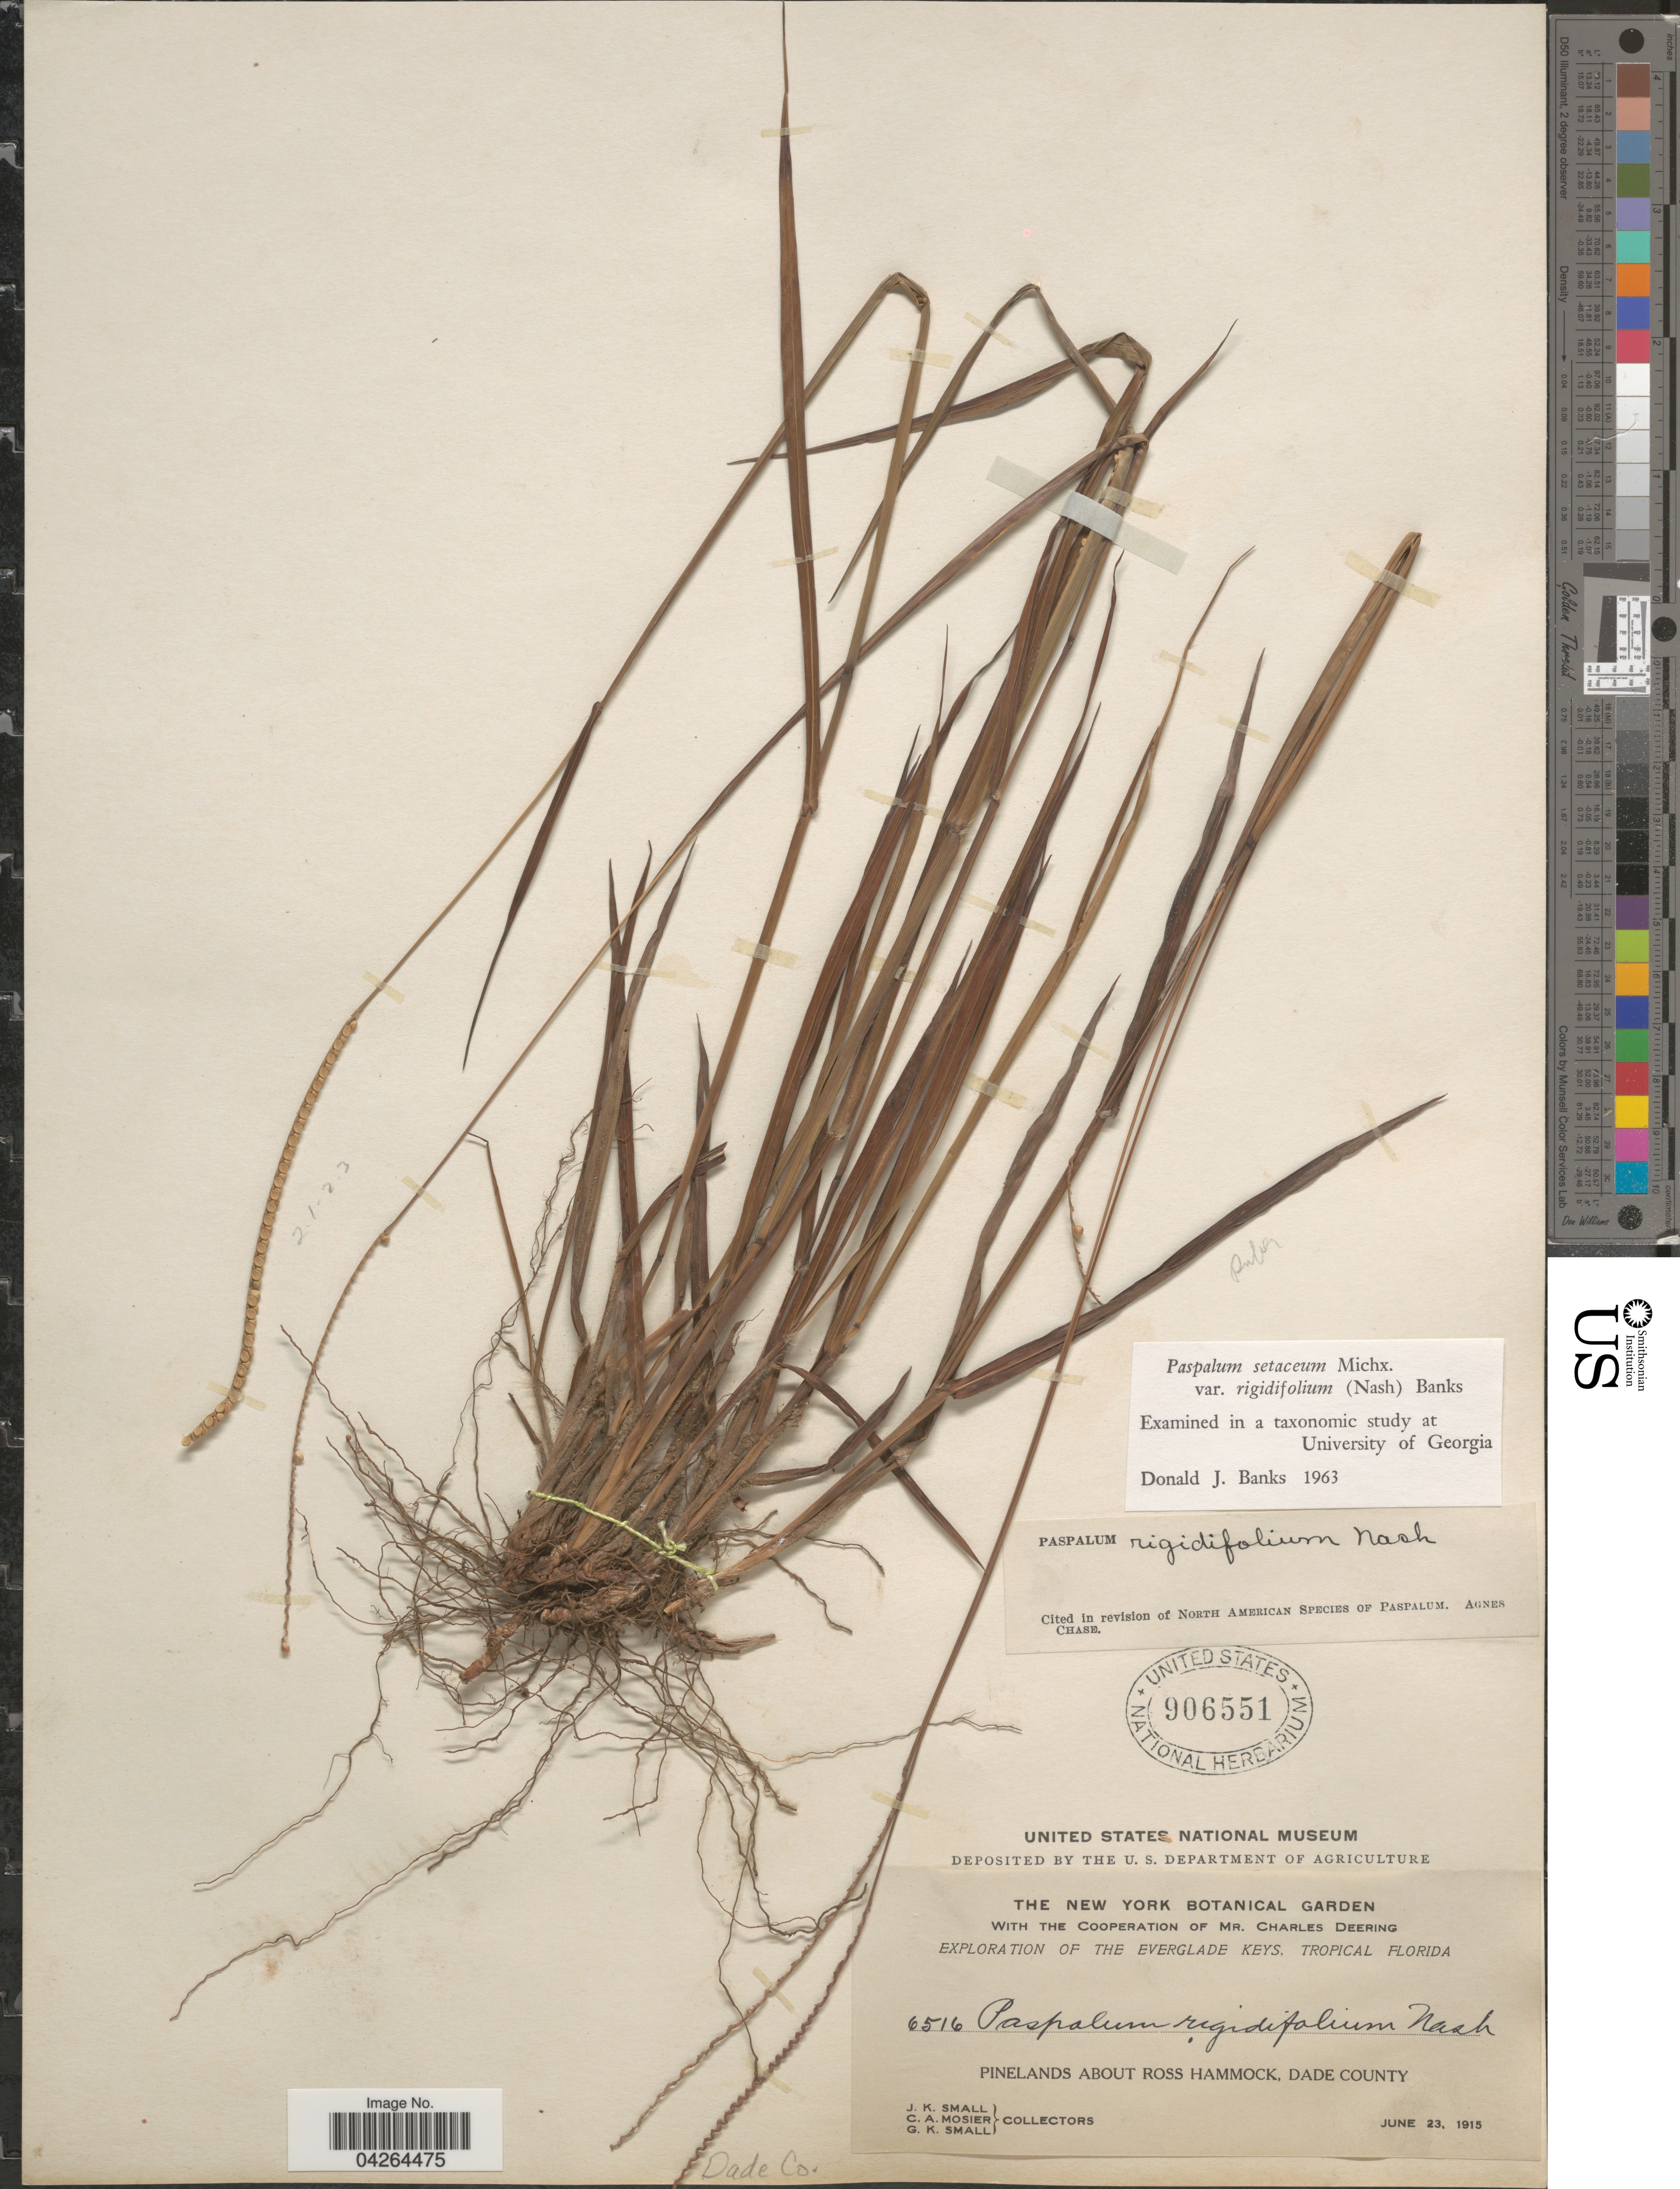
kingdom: Plantae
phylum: Tracheophyta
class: Liliopsida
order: Poales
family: Poaceae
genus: Paspalum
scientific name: Paspalum setaceum var. rigidifolium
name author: (Nash) D.J. Banks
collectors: J. K. Small, C. A. Mosier & G. K. Small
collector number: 6516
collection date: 1915-06-23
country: United States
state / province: Florida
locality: Exploration of the Everglade Keys, Tropical Florida. Pinelands about Ross Hammock, Dade County.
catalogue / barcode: US 906551